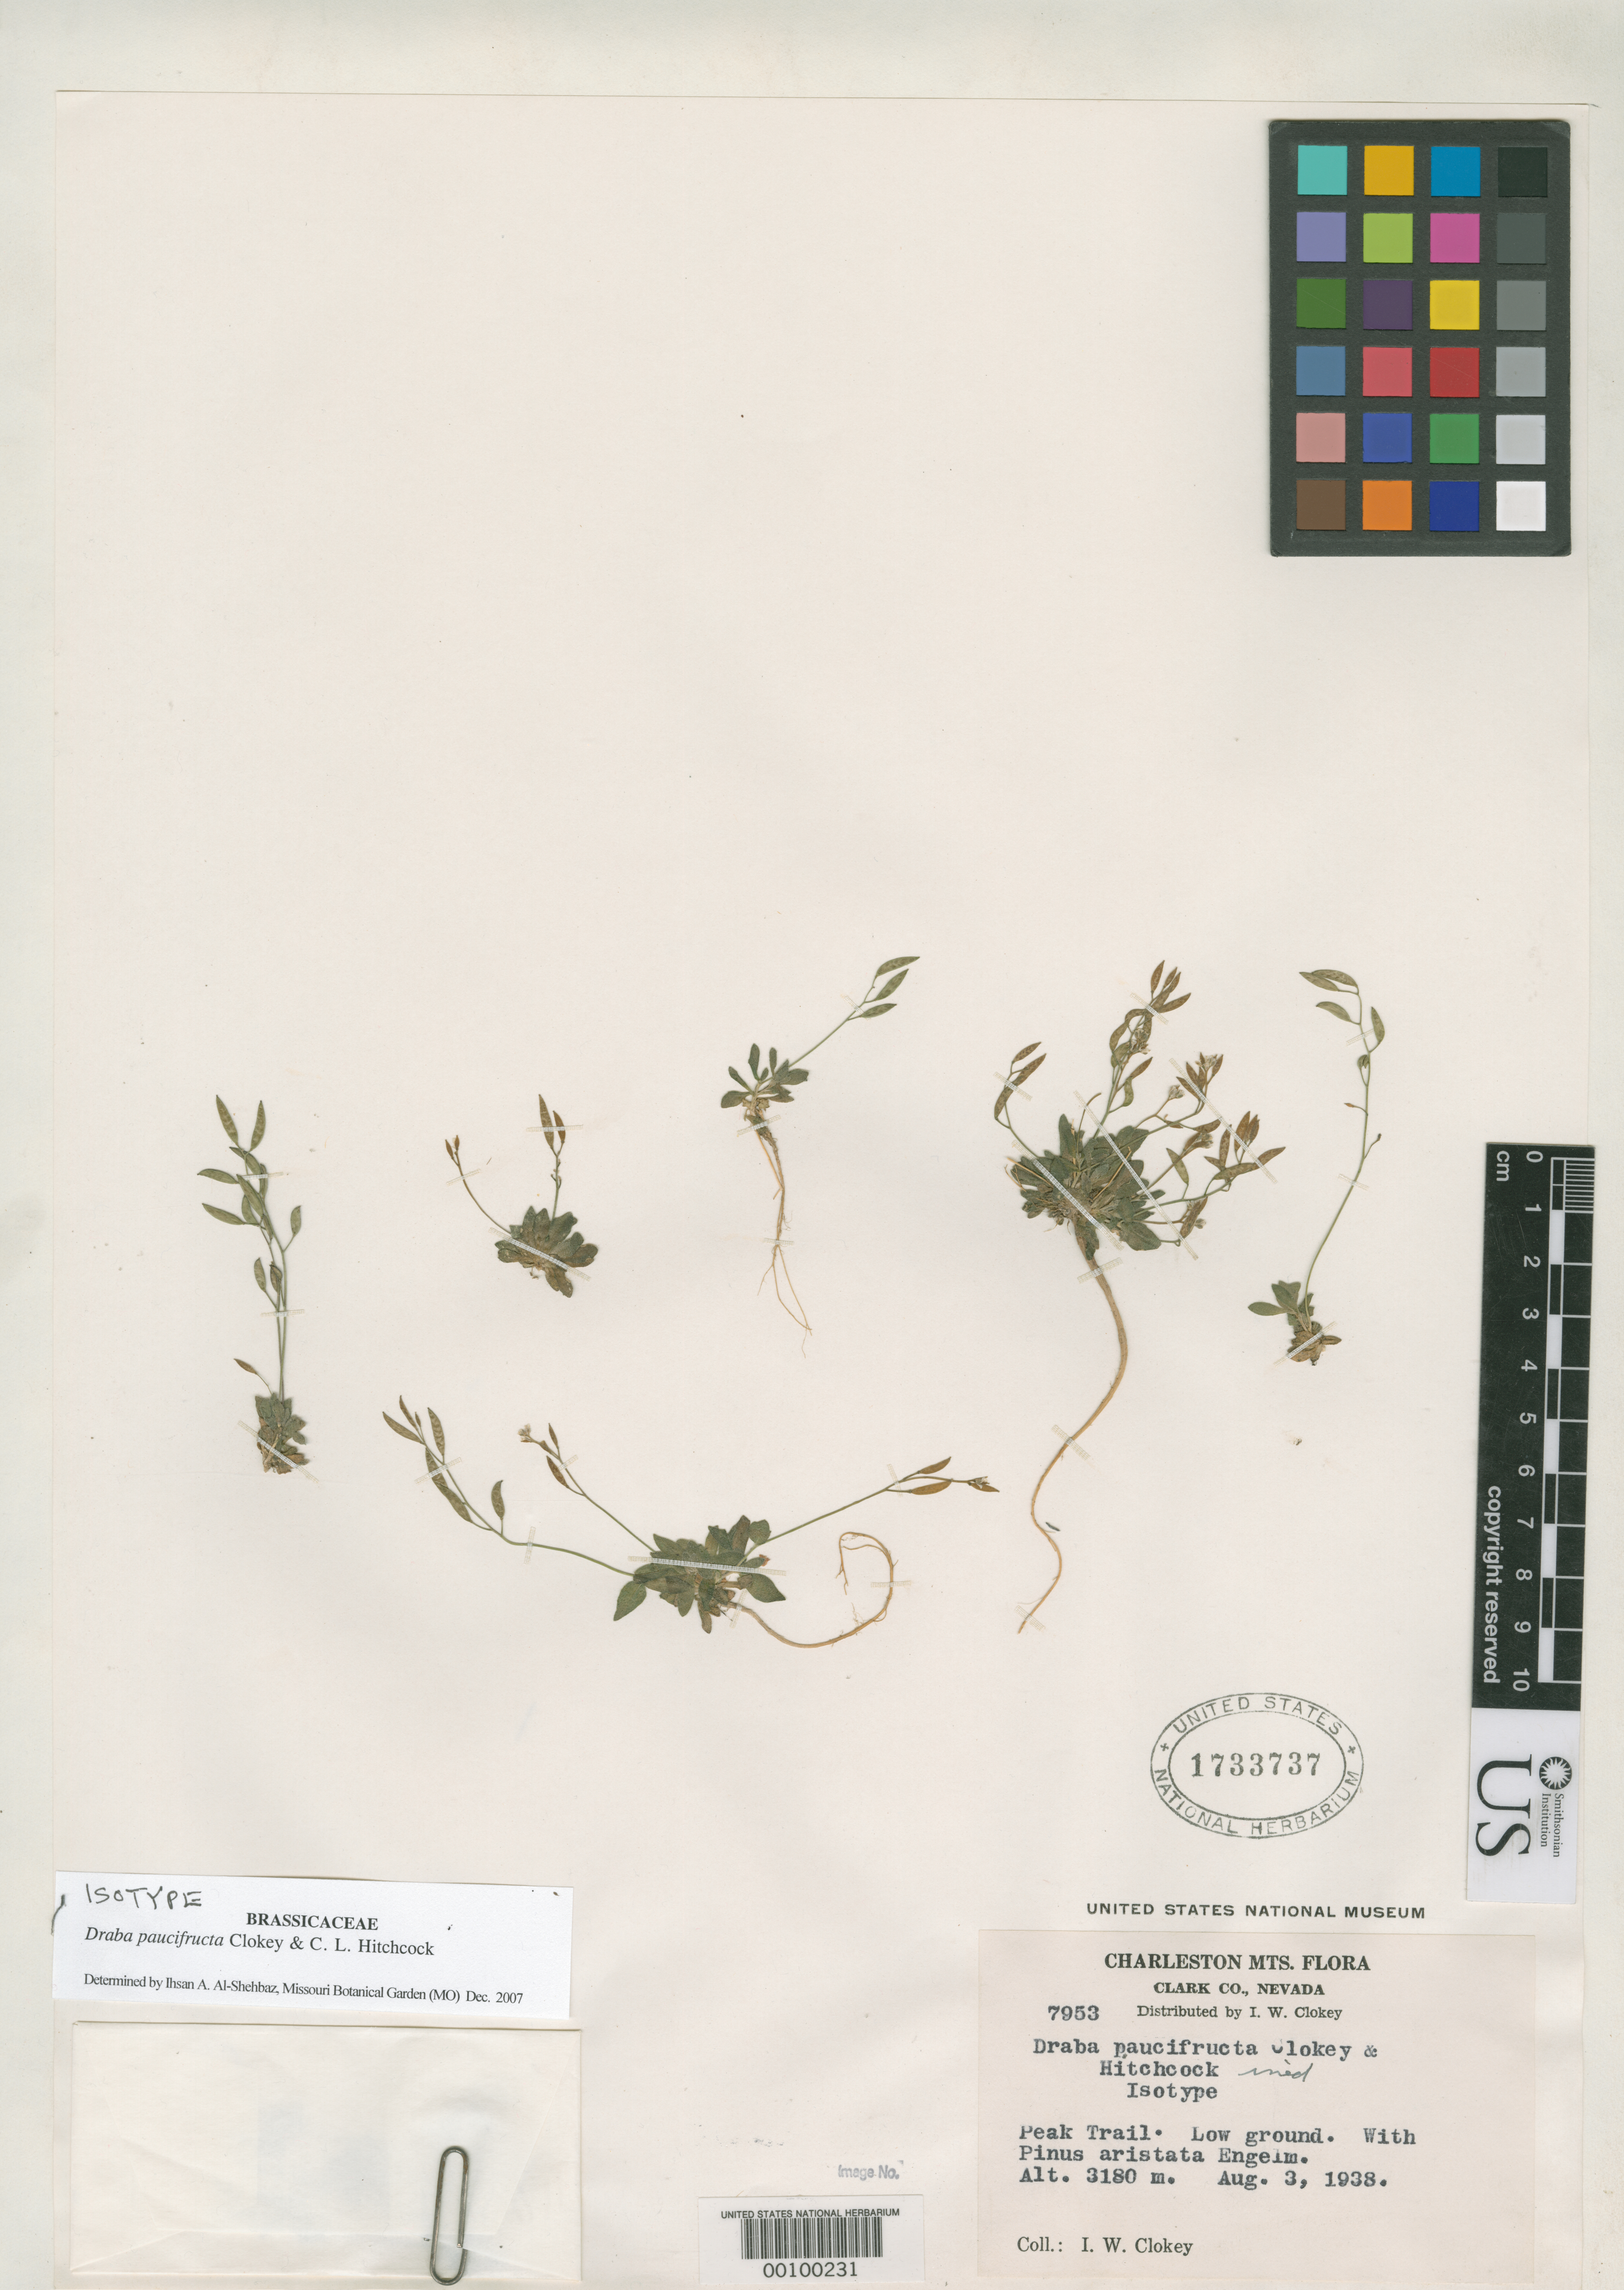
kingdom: Plantae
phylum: Tracheophyta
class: Magnoliopsida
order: Brassicales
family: Brassicaceae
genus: Draba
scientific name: Draba paucifructus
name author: Clokey & C.L. Hitchc.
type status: Isotype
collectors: I. W. Clokey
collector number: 7953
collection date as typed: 03 Aug 1938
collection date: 1938-08-03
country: United States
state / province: Nevada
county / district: Clark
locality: Peak Trail.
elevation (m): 3180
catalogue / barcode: US 1733737